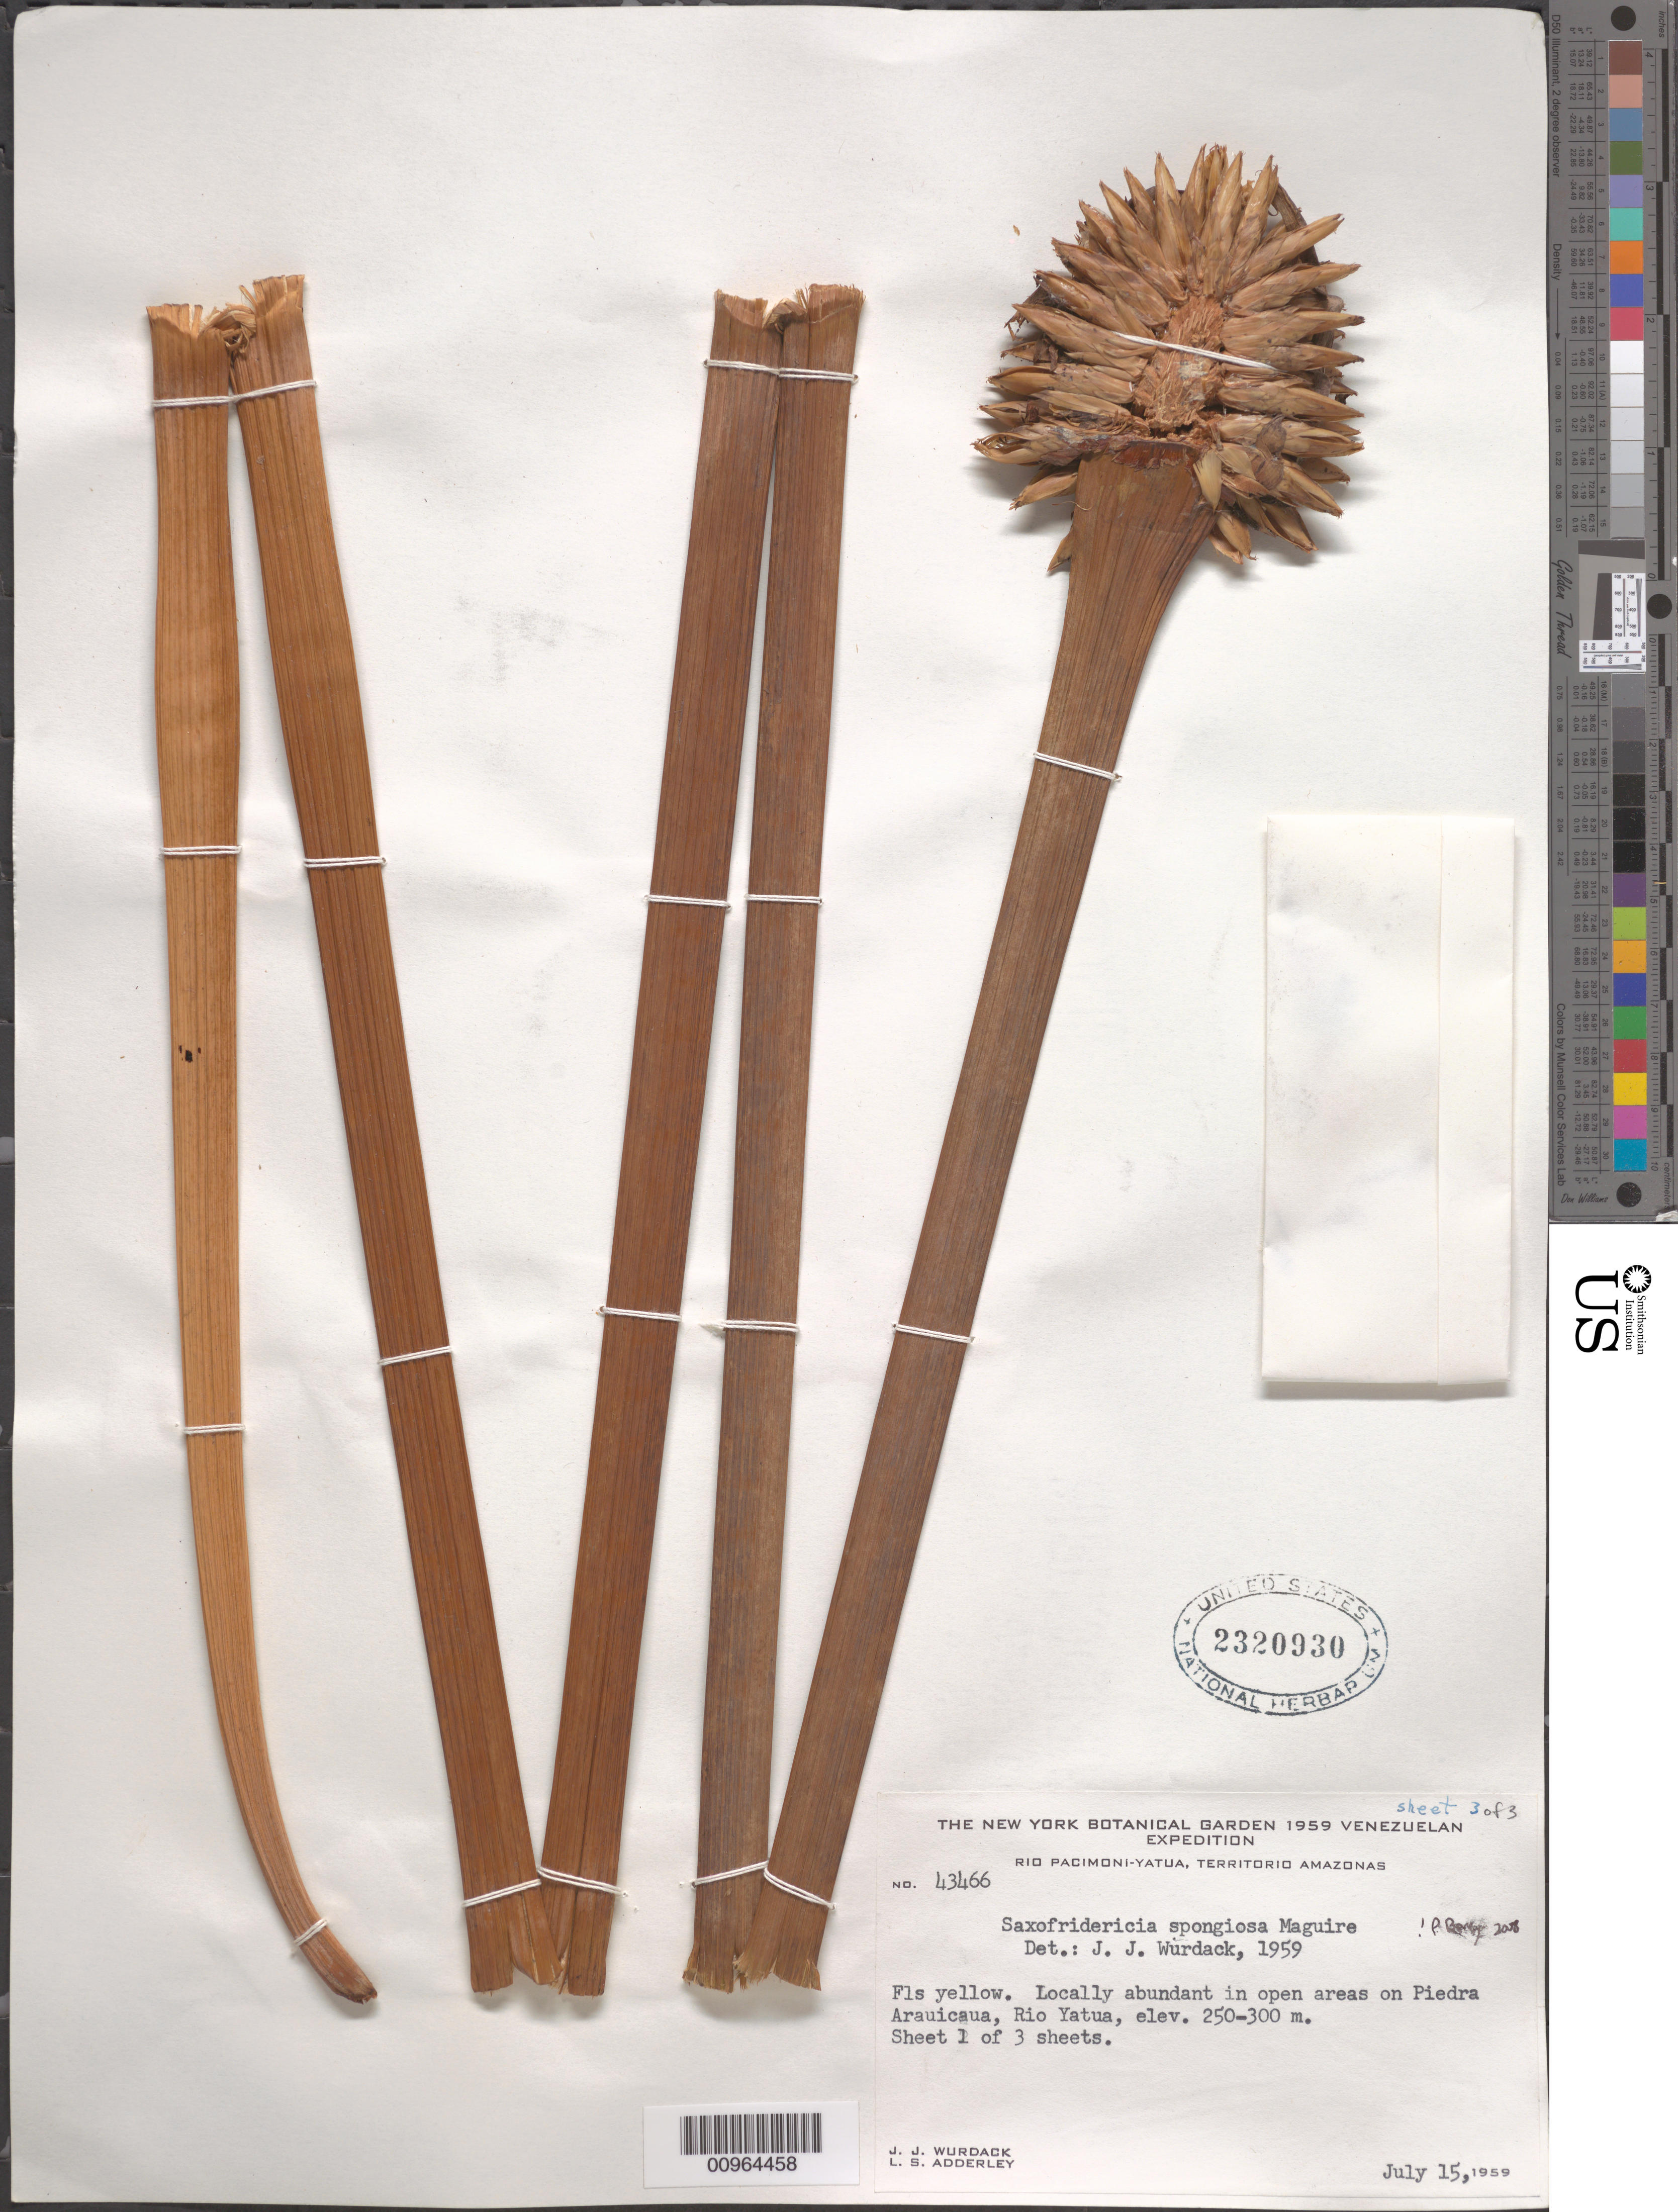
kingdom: Plantae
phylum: Tracheophyta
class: Liliopsida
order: Poales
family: Rapateaceae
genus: Saxofridericia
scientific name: Saxofridericia spongiosa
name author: Maguire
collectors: J. J. Wurdack & L. S. Adderley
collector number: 43466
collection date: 1959-07-15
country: Venezuela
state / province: Amazonas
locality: Rio Pacimoni-Yatua, Territorio Amazonas. On Piedra Arauicaua, Rio Yatua.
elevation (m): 250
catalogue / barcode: US 2320930